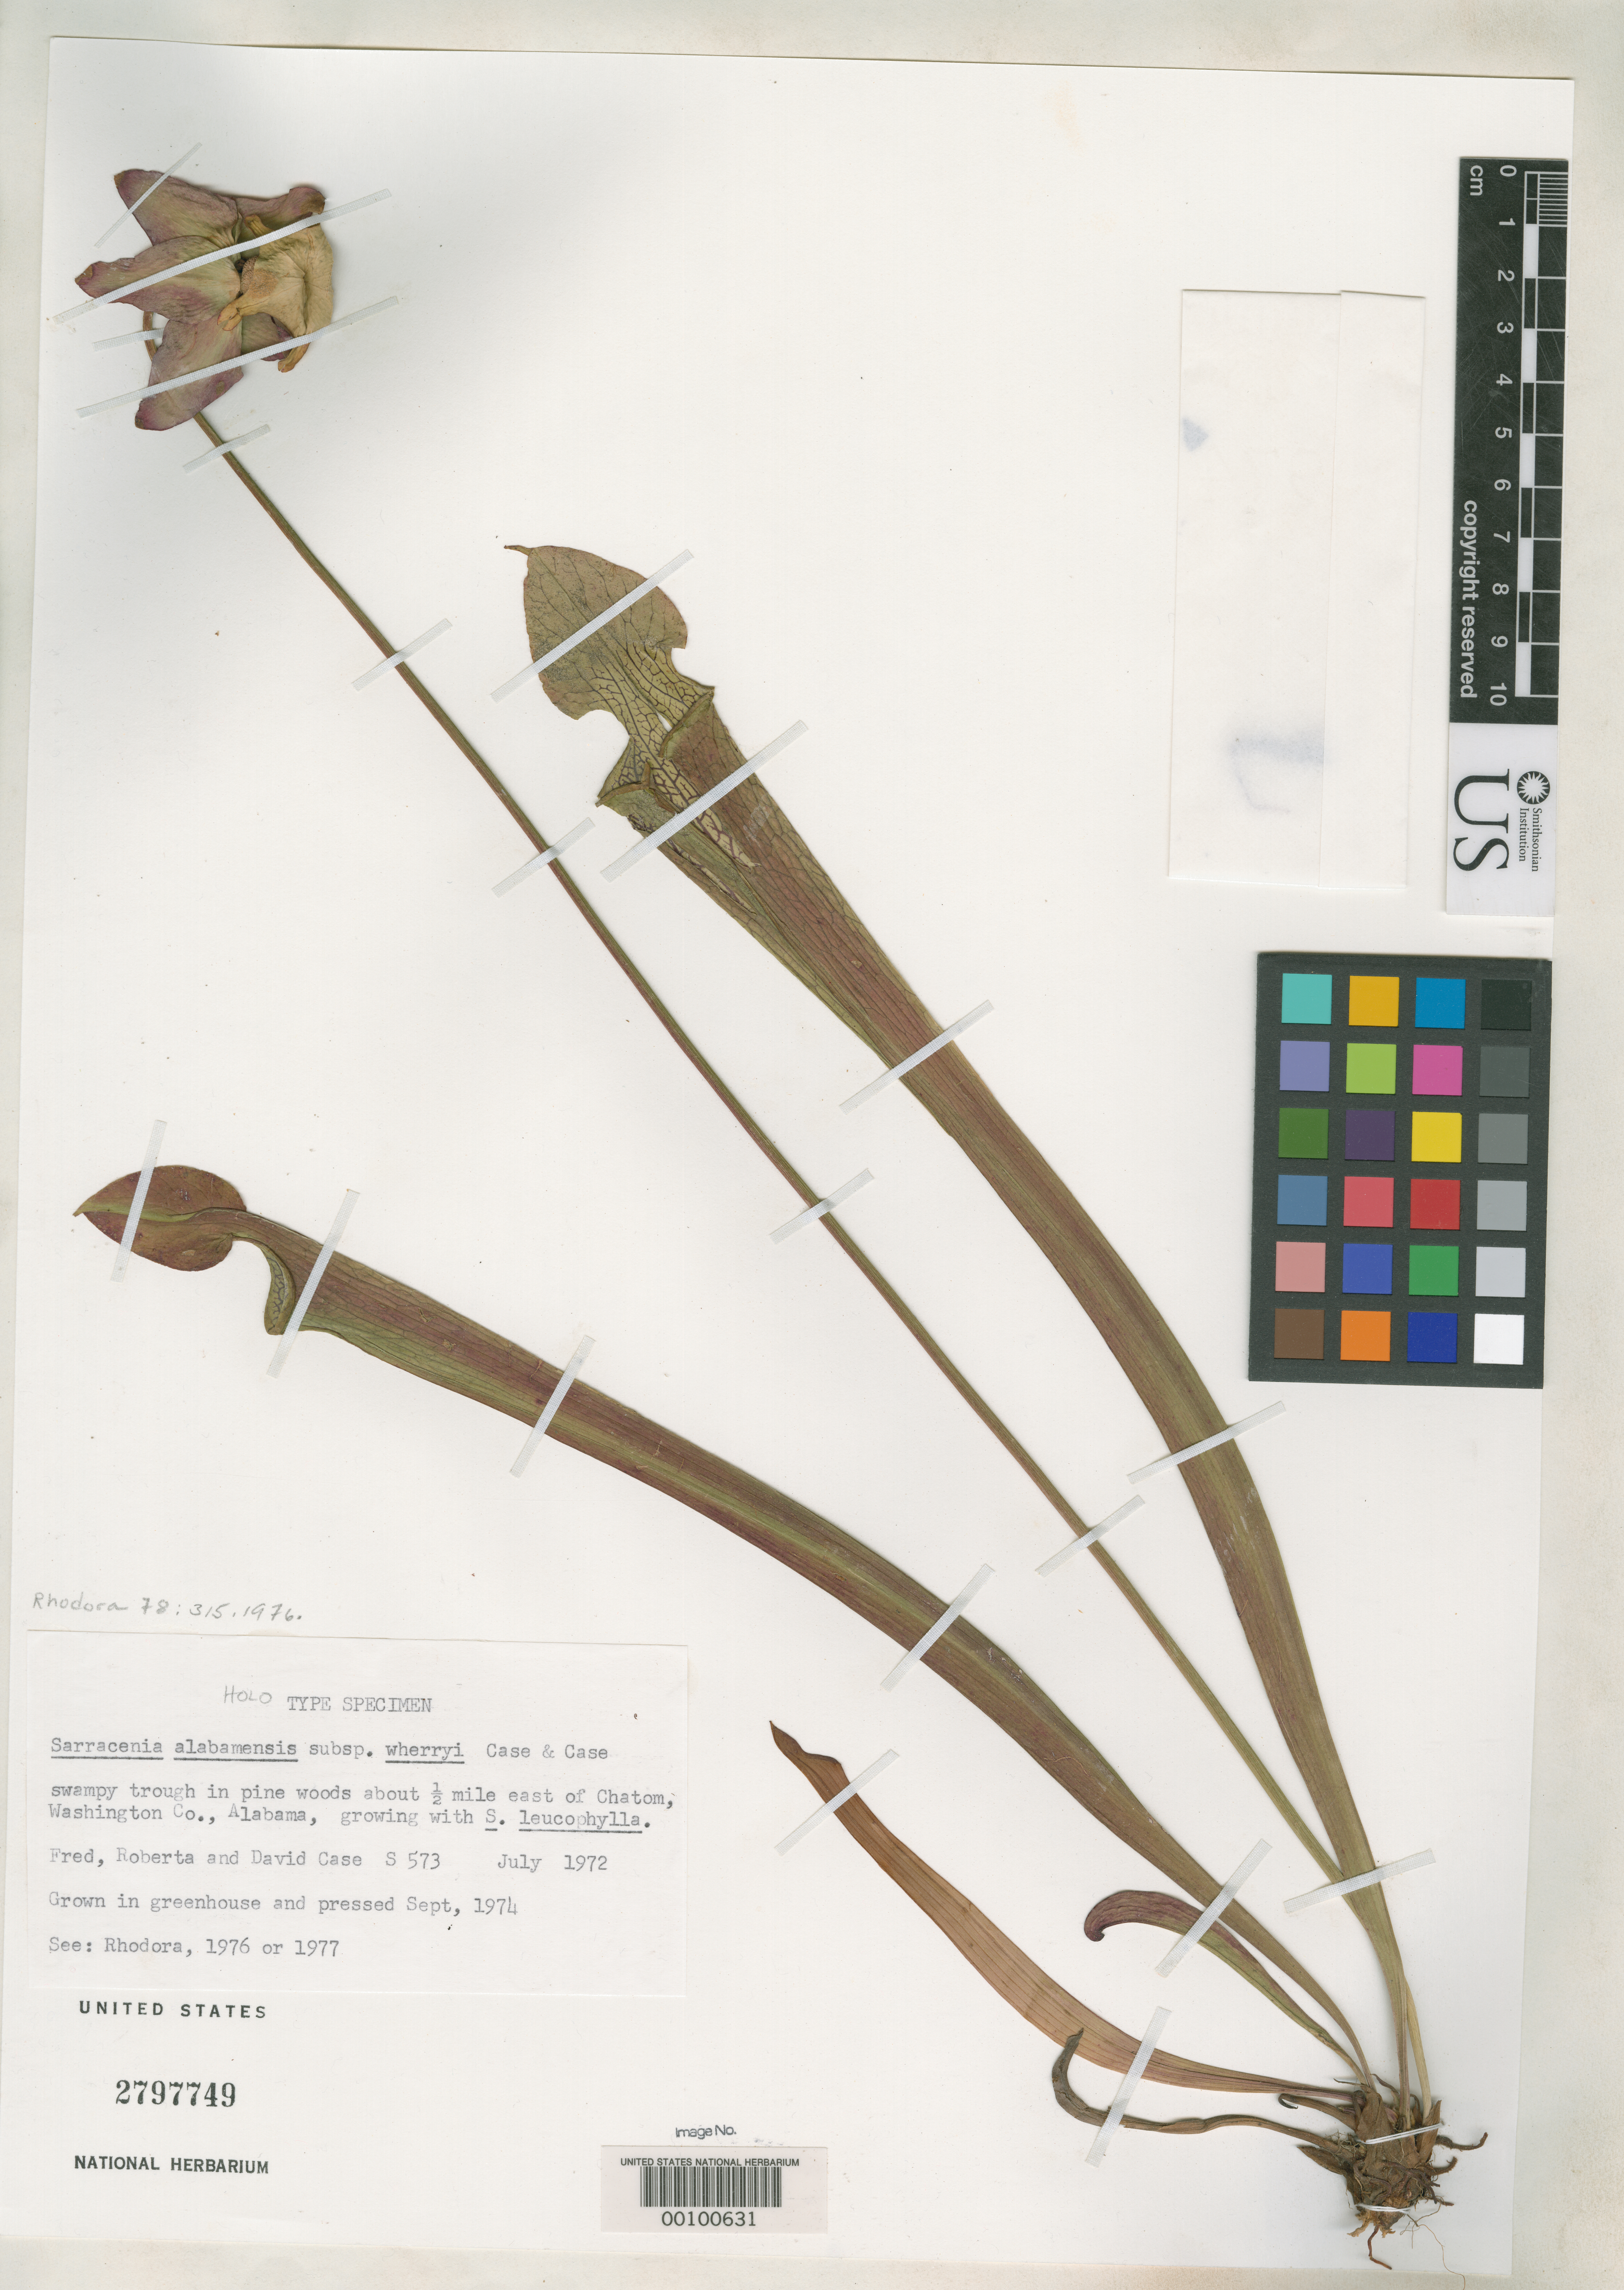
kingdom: Plantae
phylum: Tracheophyta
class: Magnoliopsida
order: Ericales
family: Sarraceniaceae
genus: Sarracenia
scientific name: Sarracenia alabamensis subsp. wherryi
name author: Case & R.B. Case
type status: Holotype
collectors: F. Case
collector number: S 573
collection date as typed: Jul 1972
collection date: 1972-07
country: United States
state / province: Alabama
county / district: Washington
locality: East of Chatom.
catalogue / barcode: US 2797749